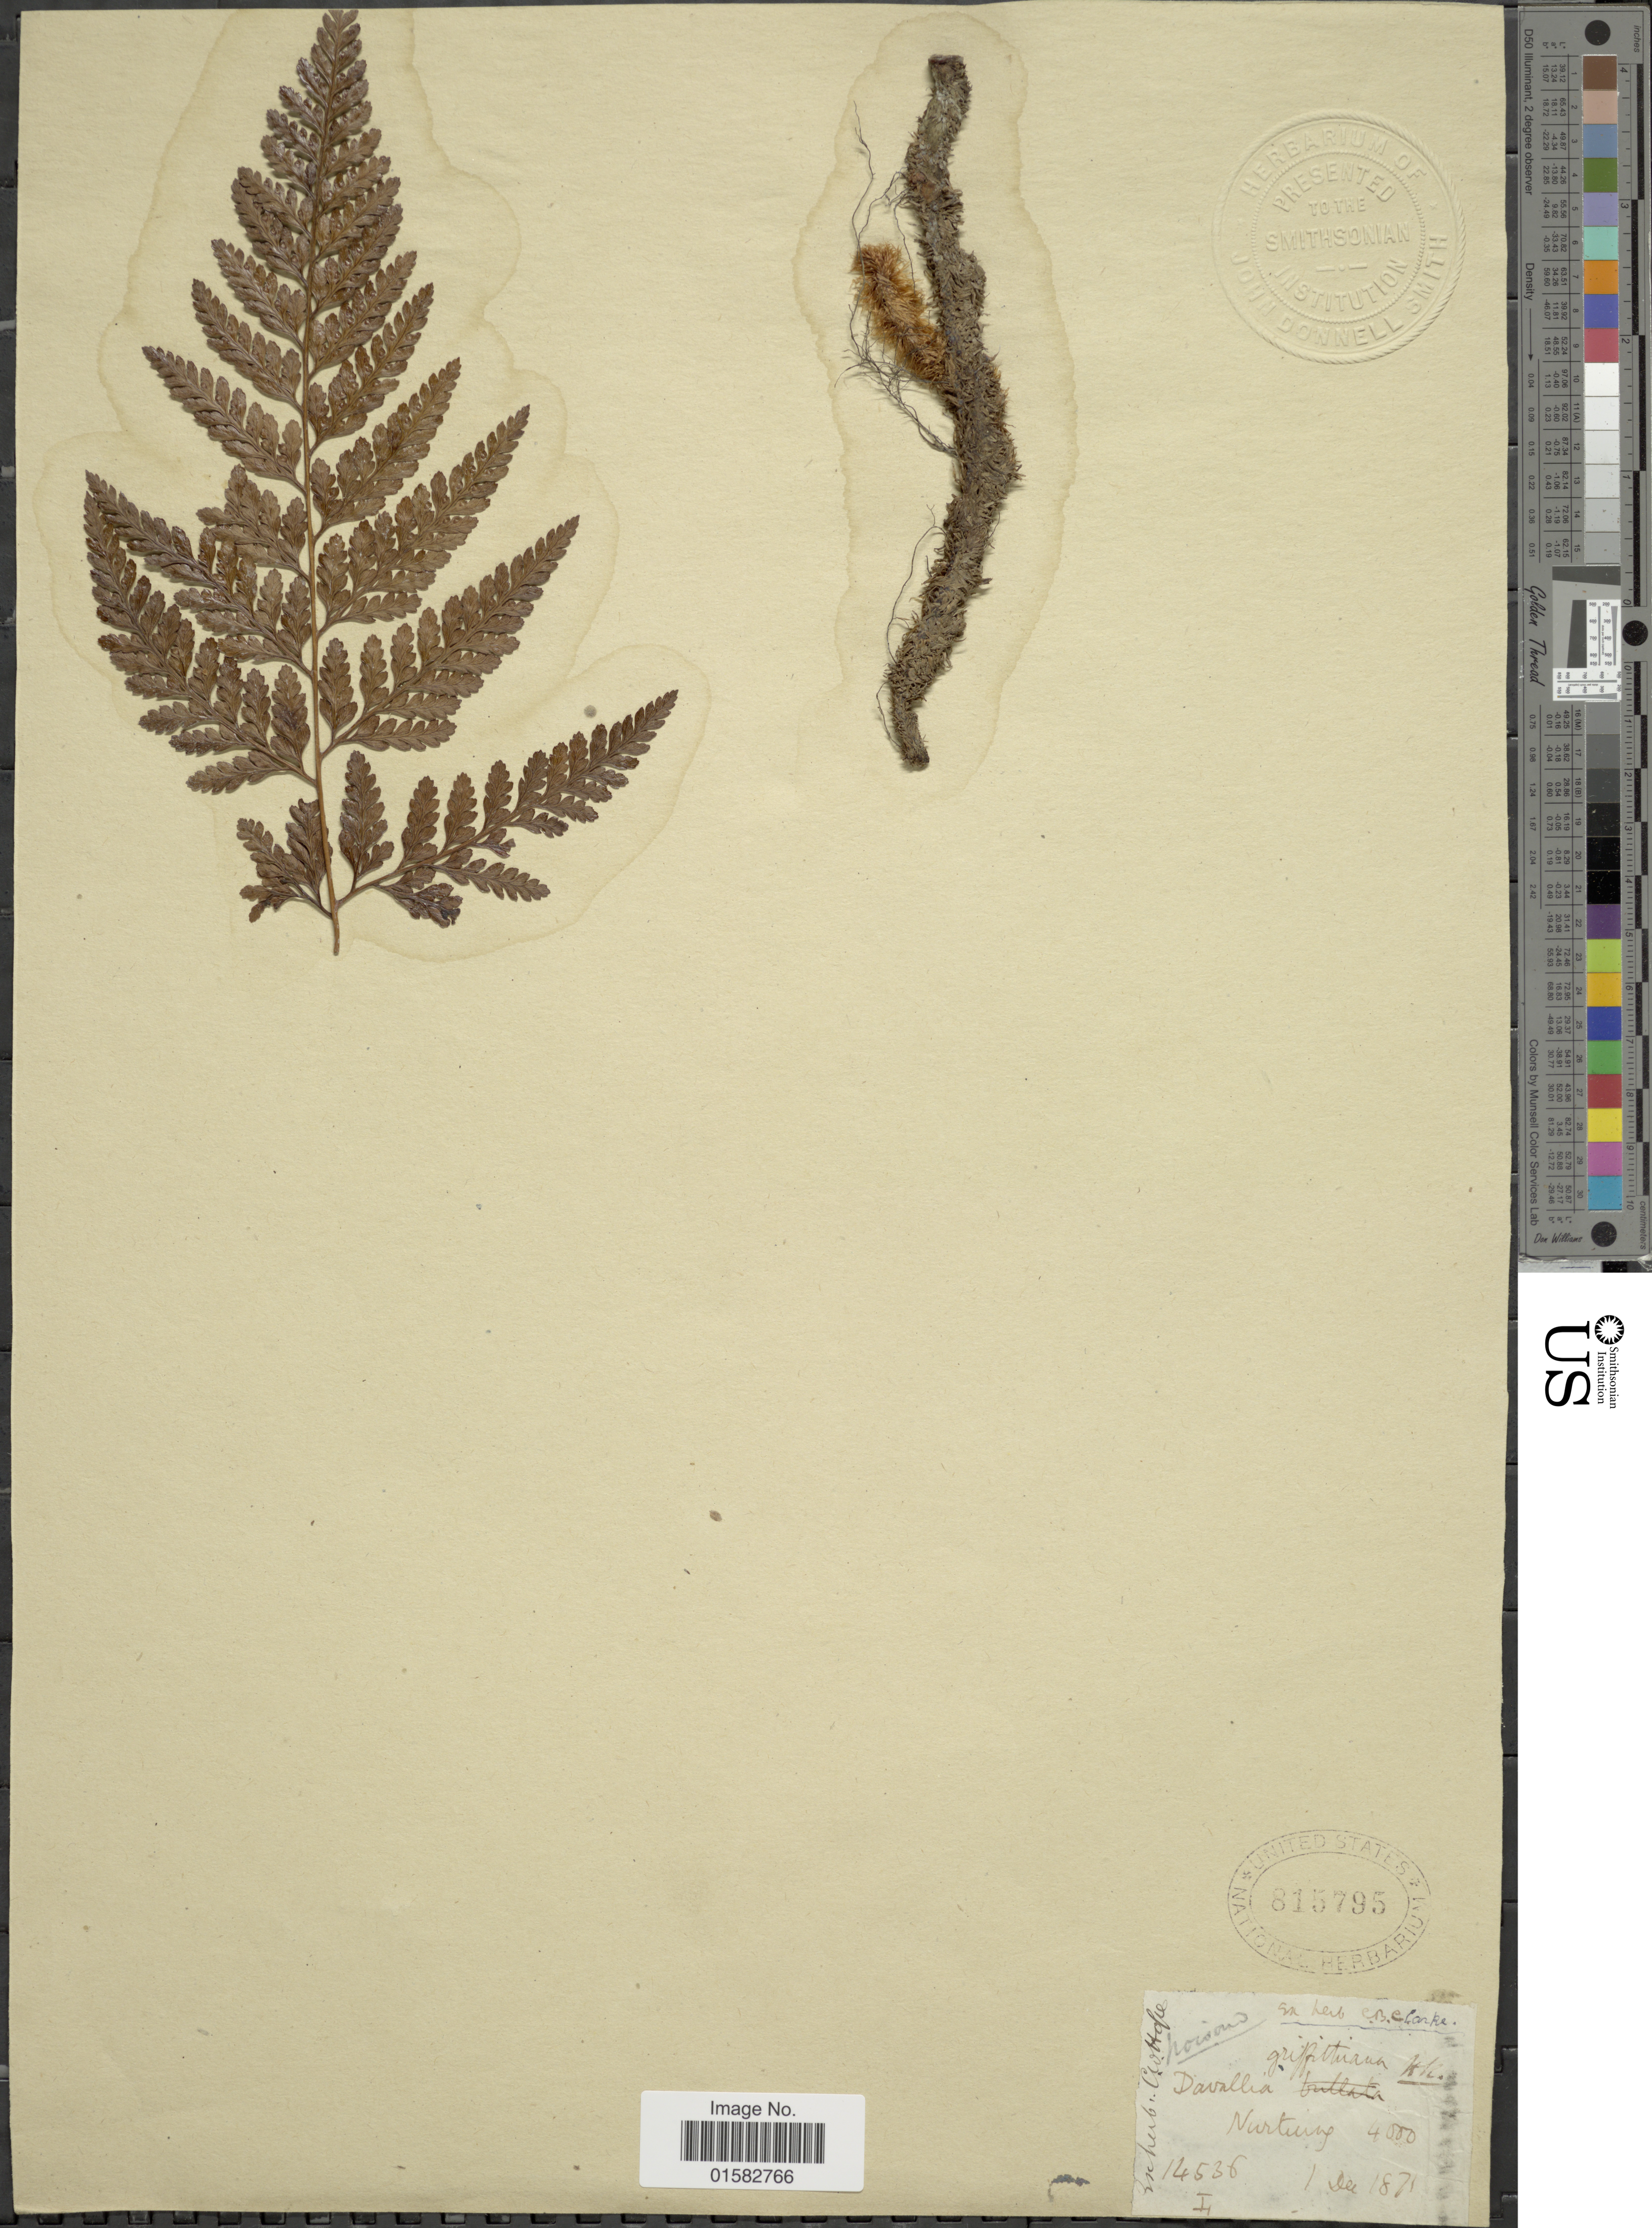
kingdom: Plantae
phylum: Tracheophyta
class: Polypodiopsida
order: Polypodiales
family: Davalliaceae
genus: Davallia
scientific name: Davallia griffithiana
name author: Hook.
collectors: ex Herb. C.B. Clarke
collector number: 14536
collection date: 1871-12-01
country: India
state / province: Meghalaya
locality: Nurtiung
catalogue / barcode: US 815795